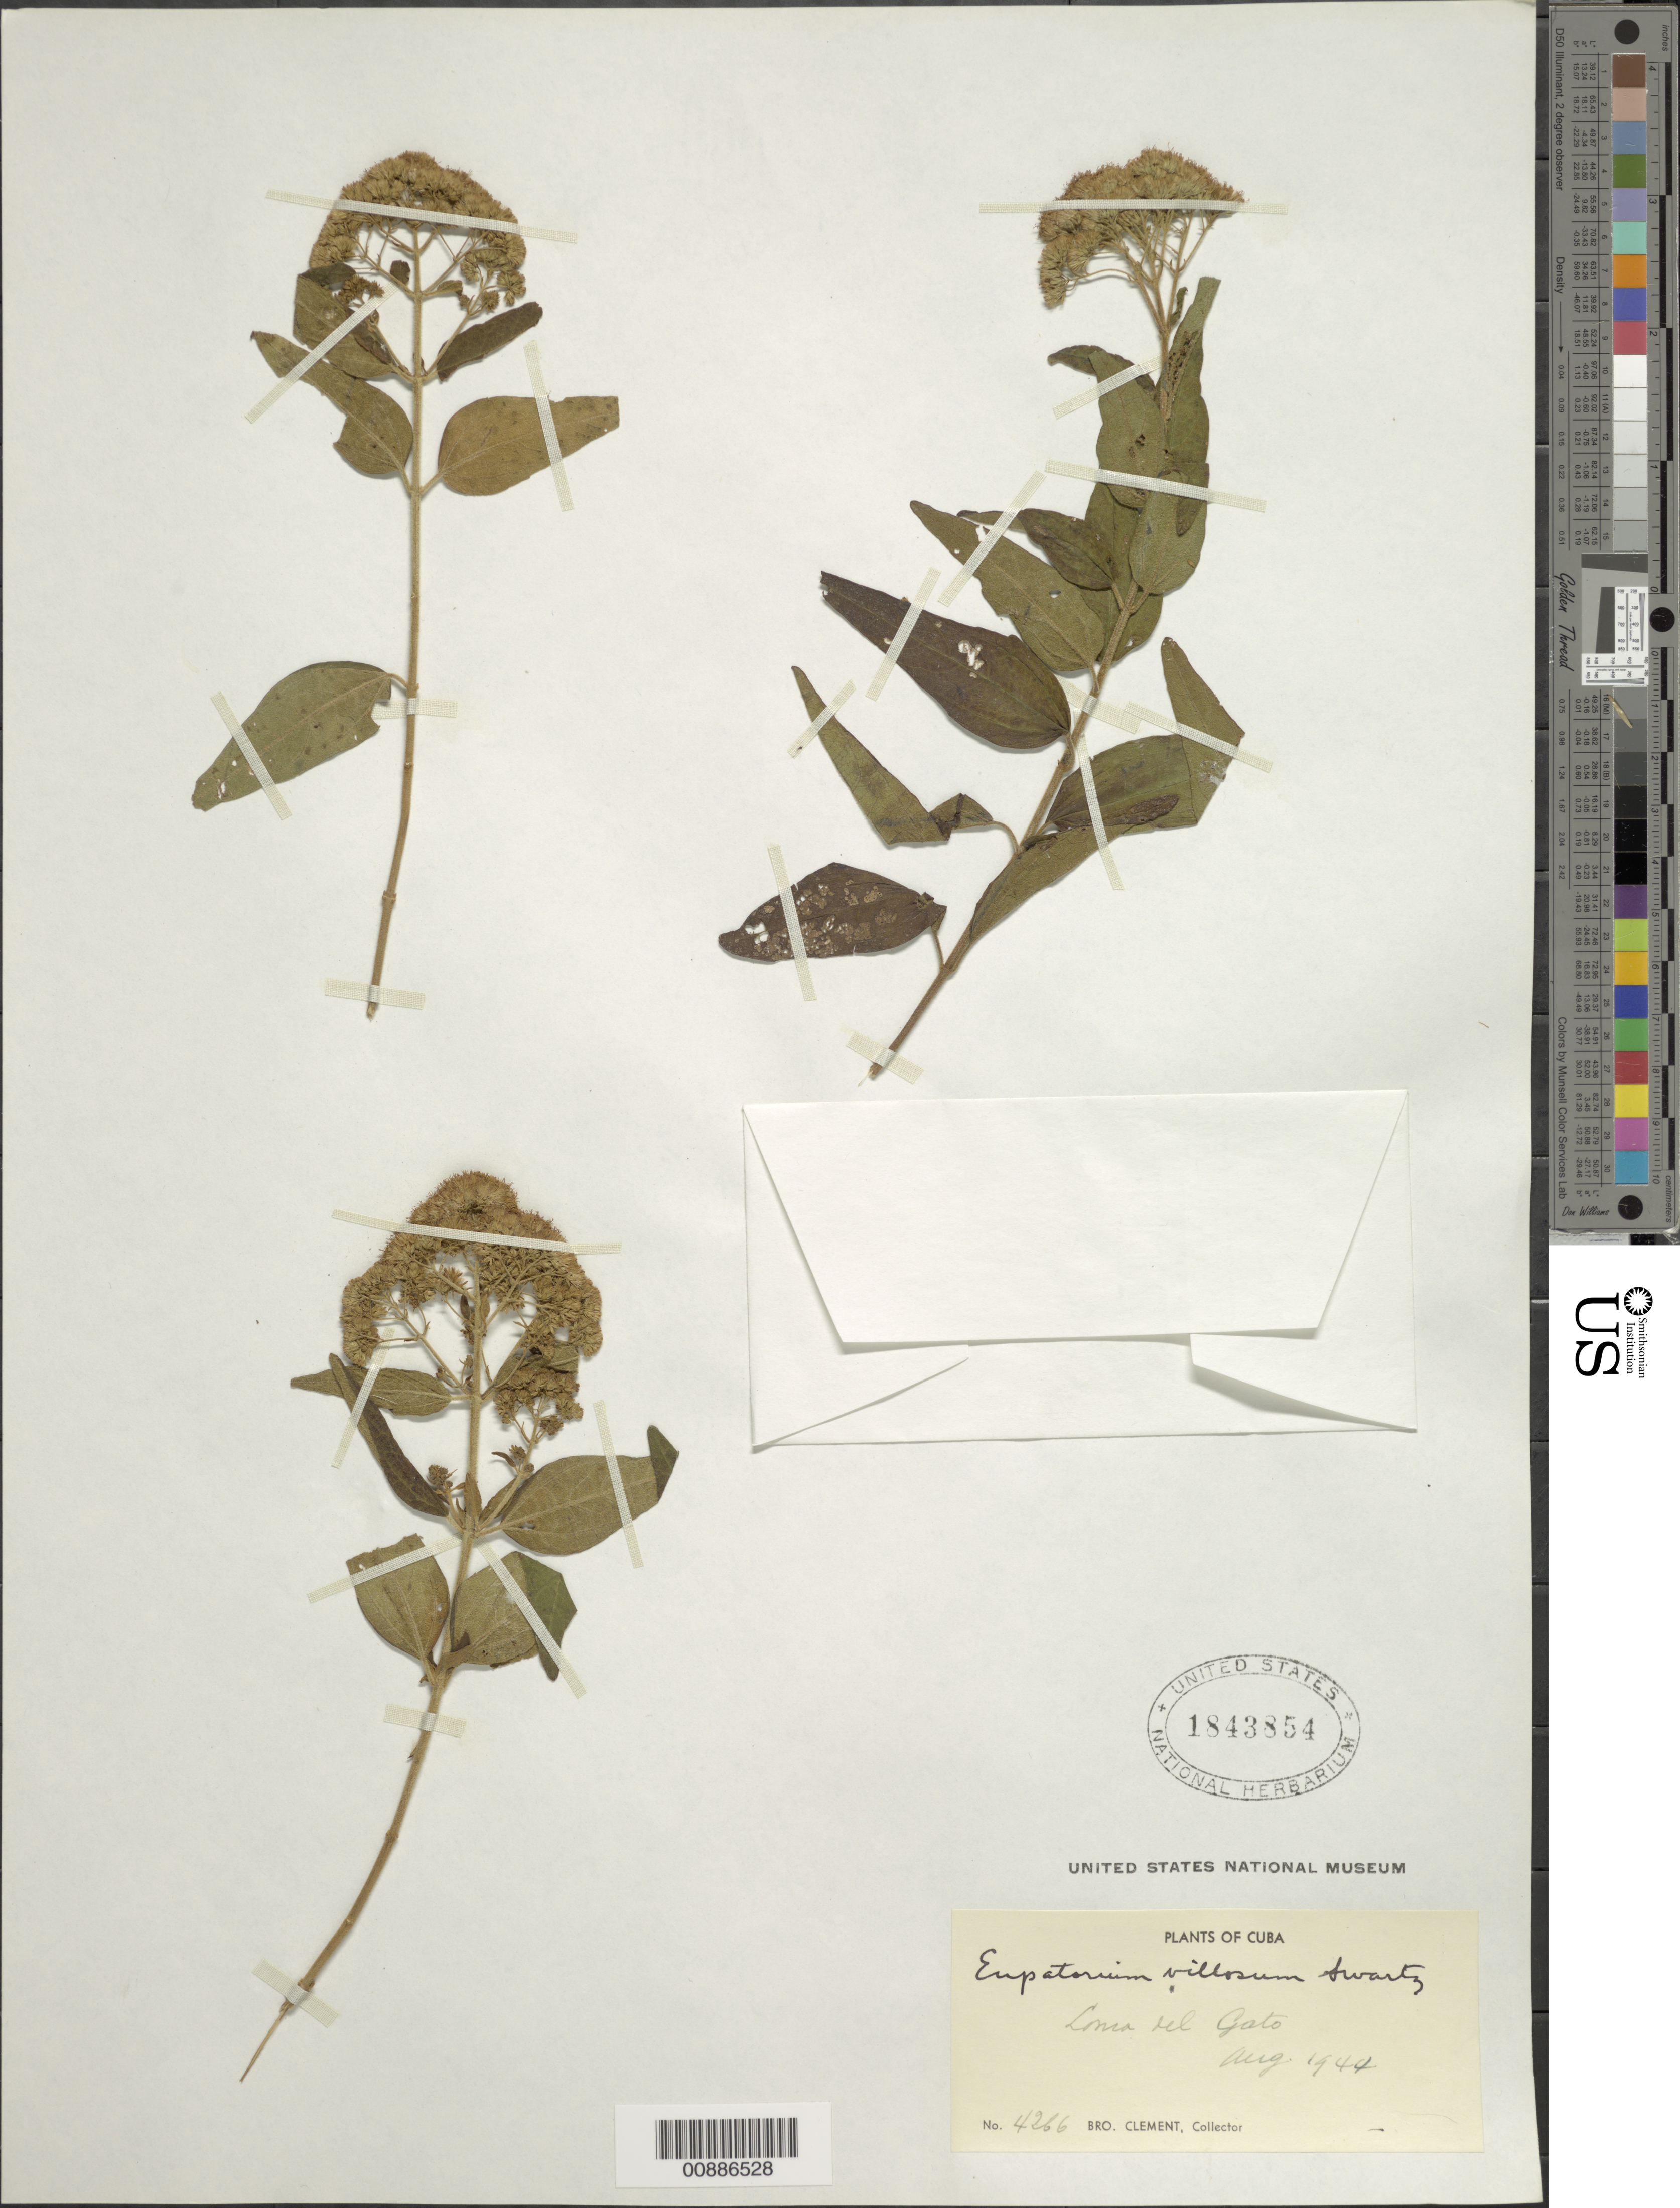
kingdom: Plantae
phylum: Tracheophyta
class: Magnoliopsida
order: Asterales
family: Asteraceae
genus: Koanophyllon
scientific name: Koanophyllon villosum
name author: (Sw.) R.M. King & H. Rob.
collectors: Bro. Clemente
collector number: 4266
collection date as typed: Aug 1944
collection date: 1944-08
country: Cuba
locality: Loma del Gato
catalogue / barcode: US 1843854